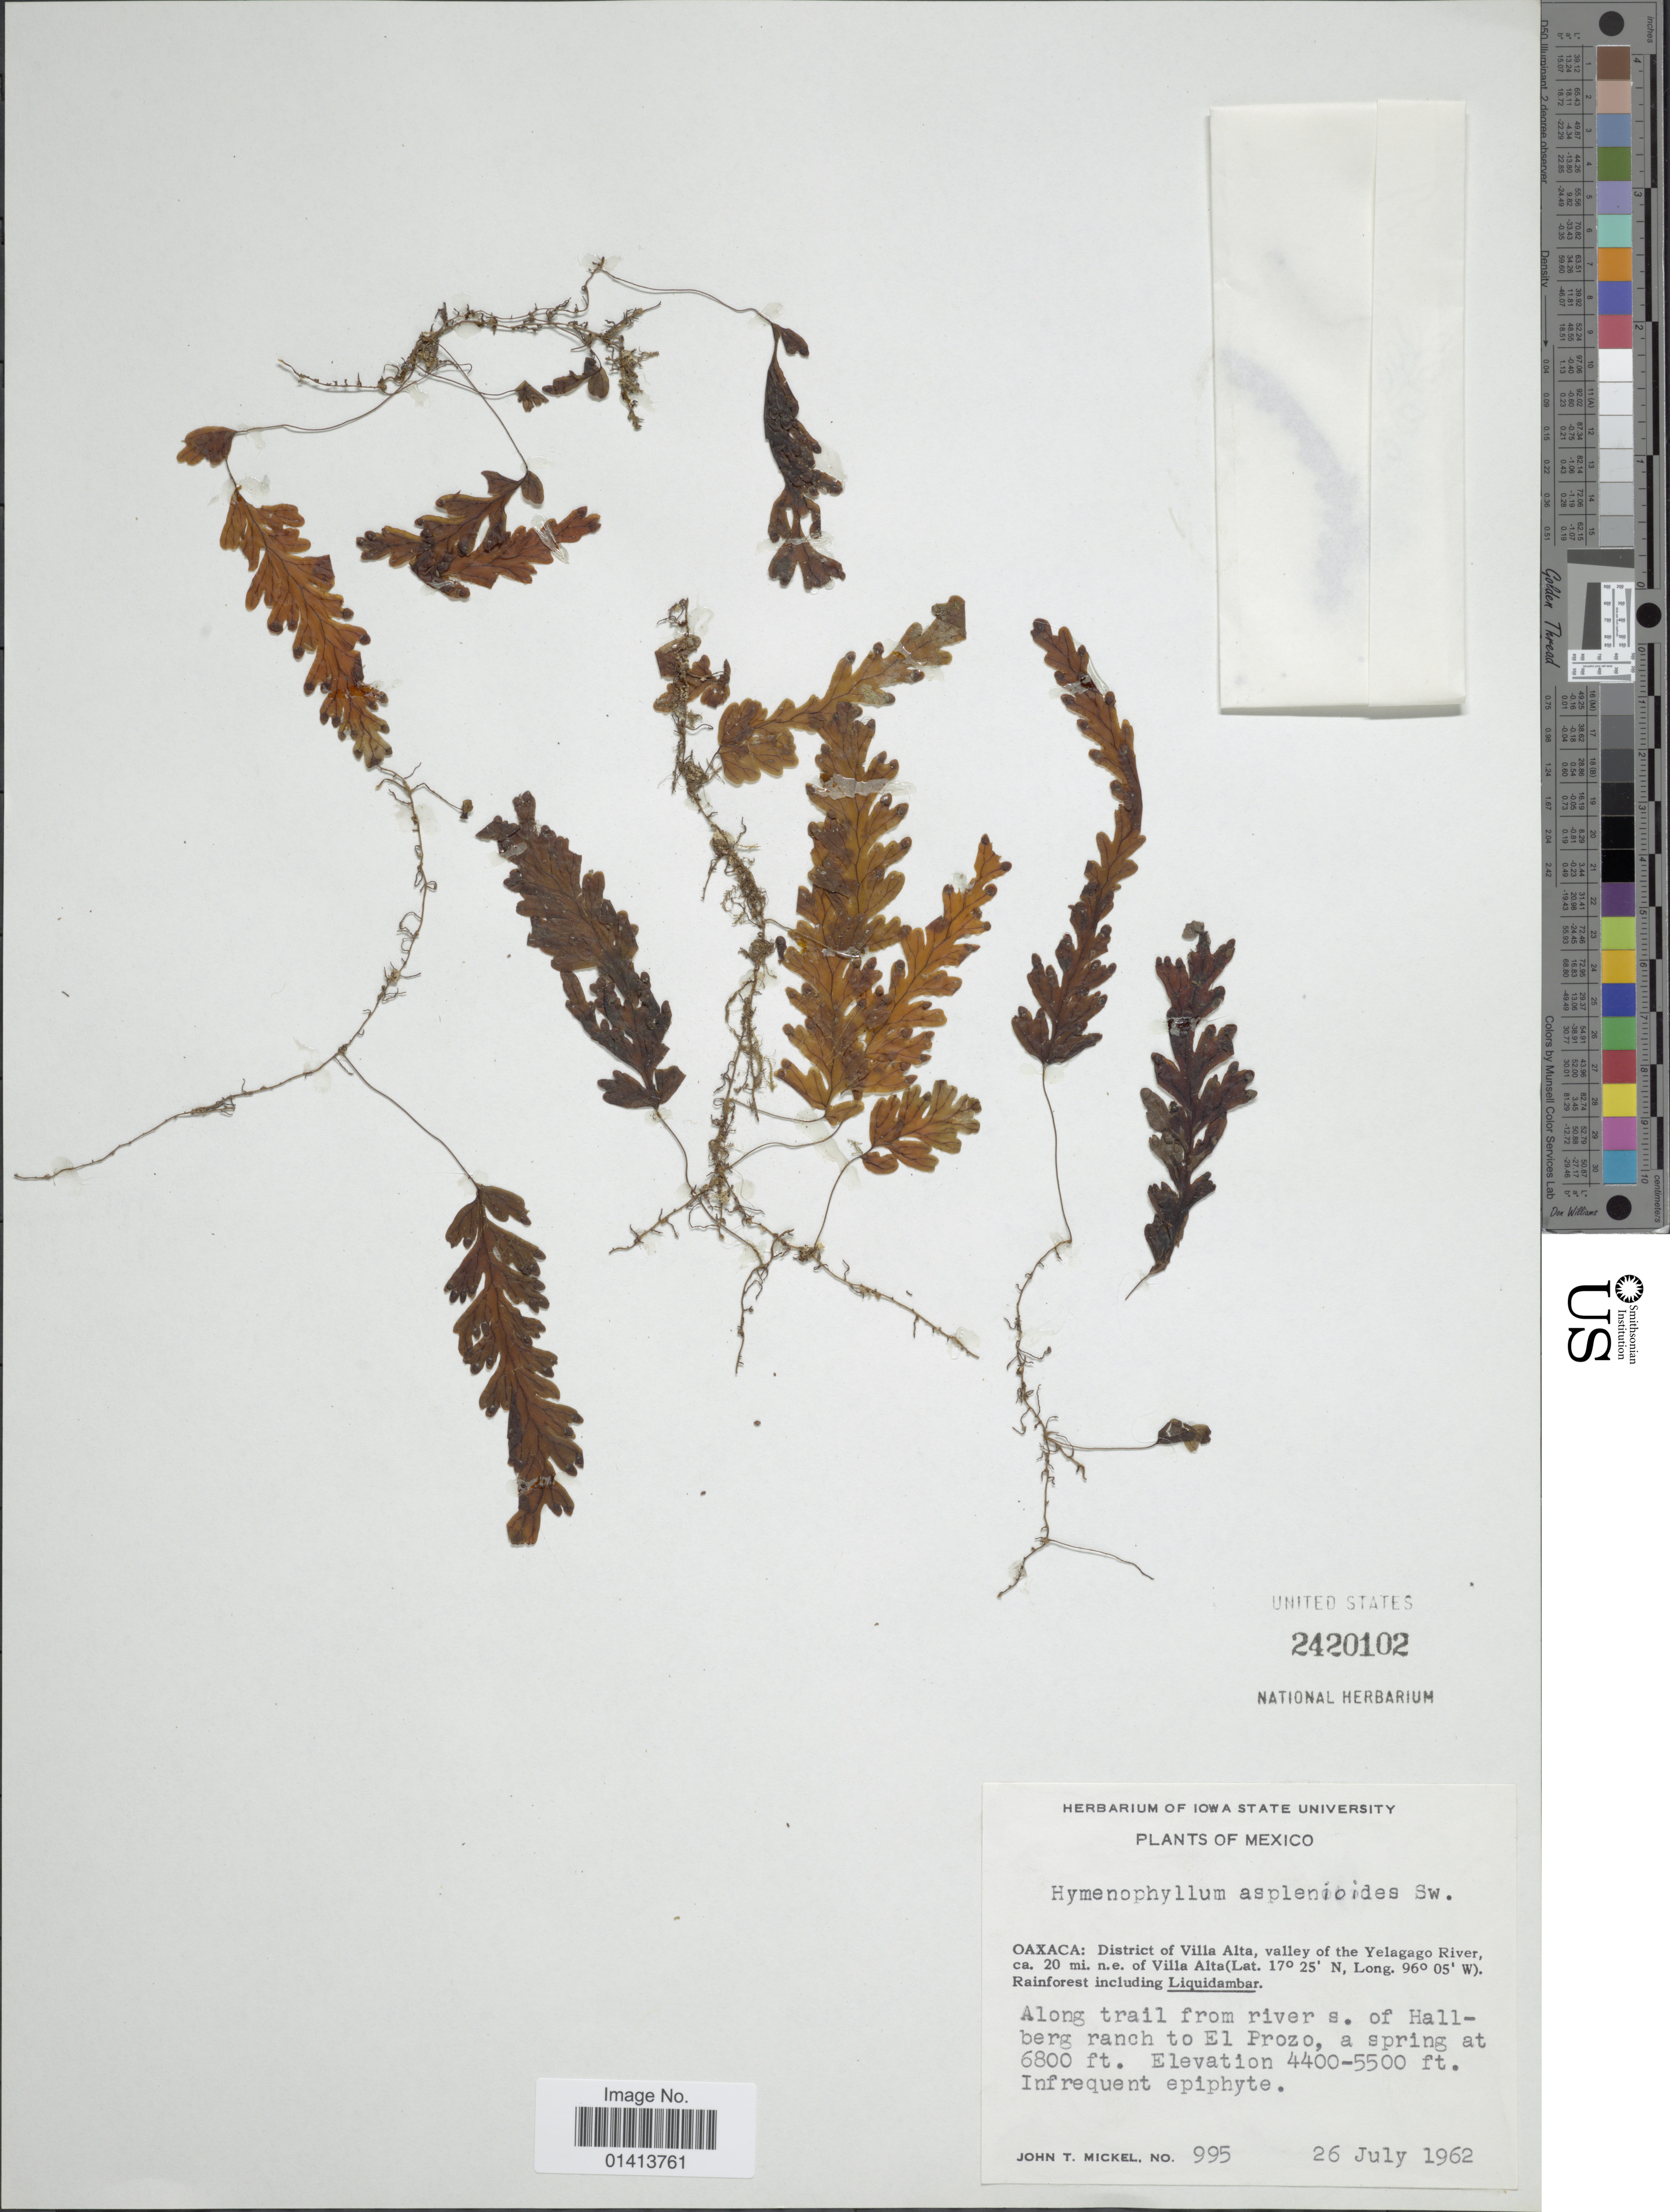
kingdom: Plantae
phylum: Tracheophyta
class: Polypodiopsida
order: Hymenophyllales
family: Hymenophyllaceae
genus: Hymenophyllum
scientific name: Hymenophyllum asplenioides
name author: (Sw.) Sw.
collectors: J. T. Mickel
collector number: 995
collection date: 1962-07-26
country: Mexico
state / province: Oaxaca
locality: District of Villa Alta, valley of the Yelagago River, ca. 20 mi. n.e. of Villa Alta, Along trail from river s. of Hallberg ranch to El Prozo, a spring at 6800 ft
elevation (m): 1341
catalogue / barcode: US 2420102